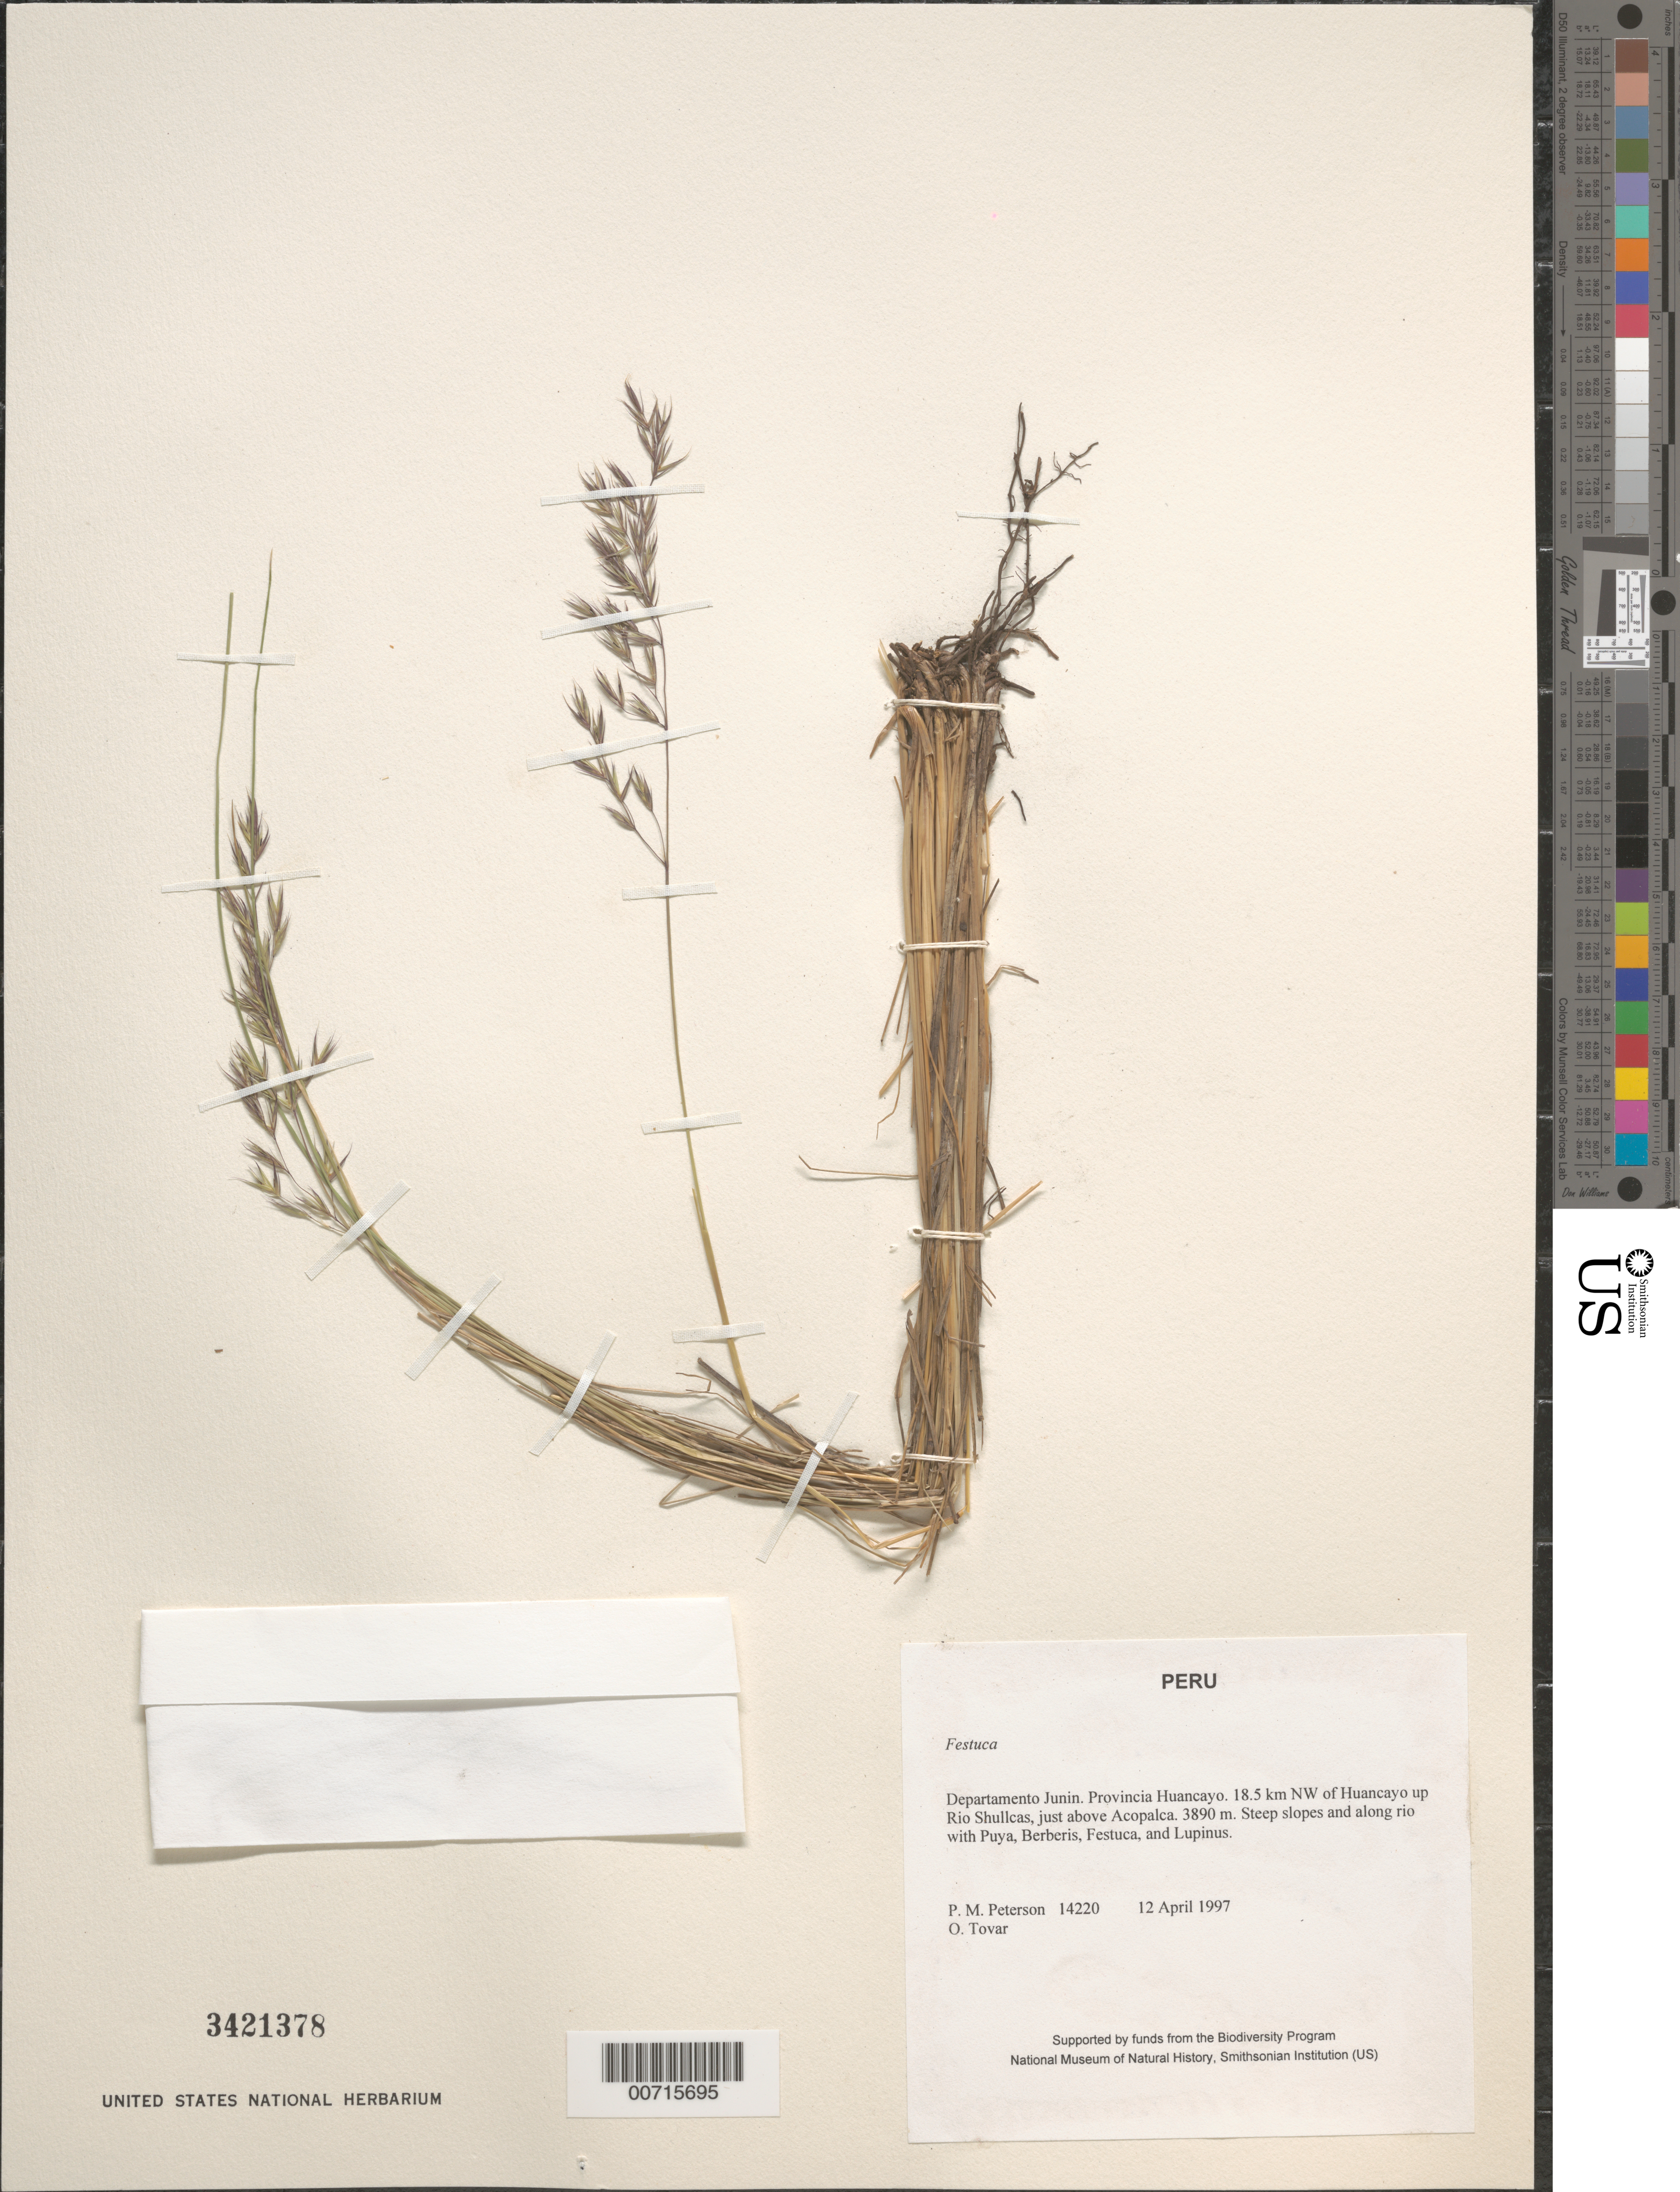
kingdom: Plantae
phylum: Tracheophyta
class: Liliopsida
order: Poales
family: Poaceae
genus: Festuca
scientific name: Festuca sp.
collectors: P. M. Peterson & Ó. Tovar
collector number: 14220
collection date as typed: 12 Apr 1997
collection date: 1997-04-12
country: Peru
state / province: Junín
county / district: Huancayo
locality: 18.5 km NW of Huancayo up Rio Shullcas, just above Acopalca.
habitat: Steep slopes and along rio with Puya, Berberis, Festuca, and Lupinus.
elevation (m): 3890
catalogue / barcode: US 3421378